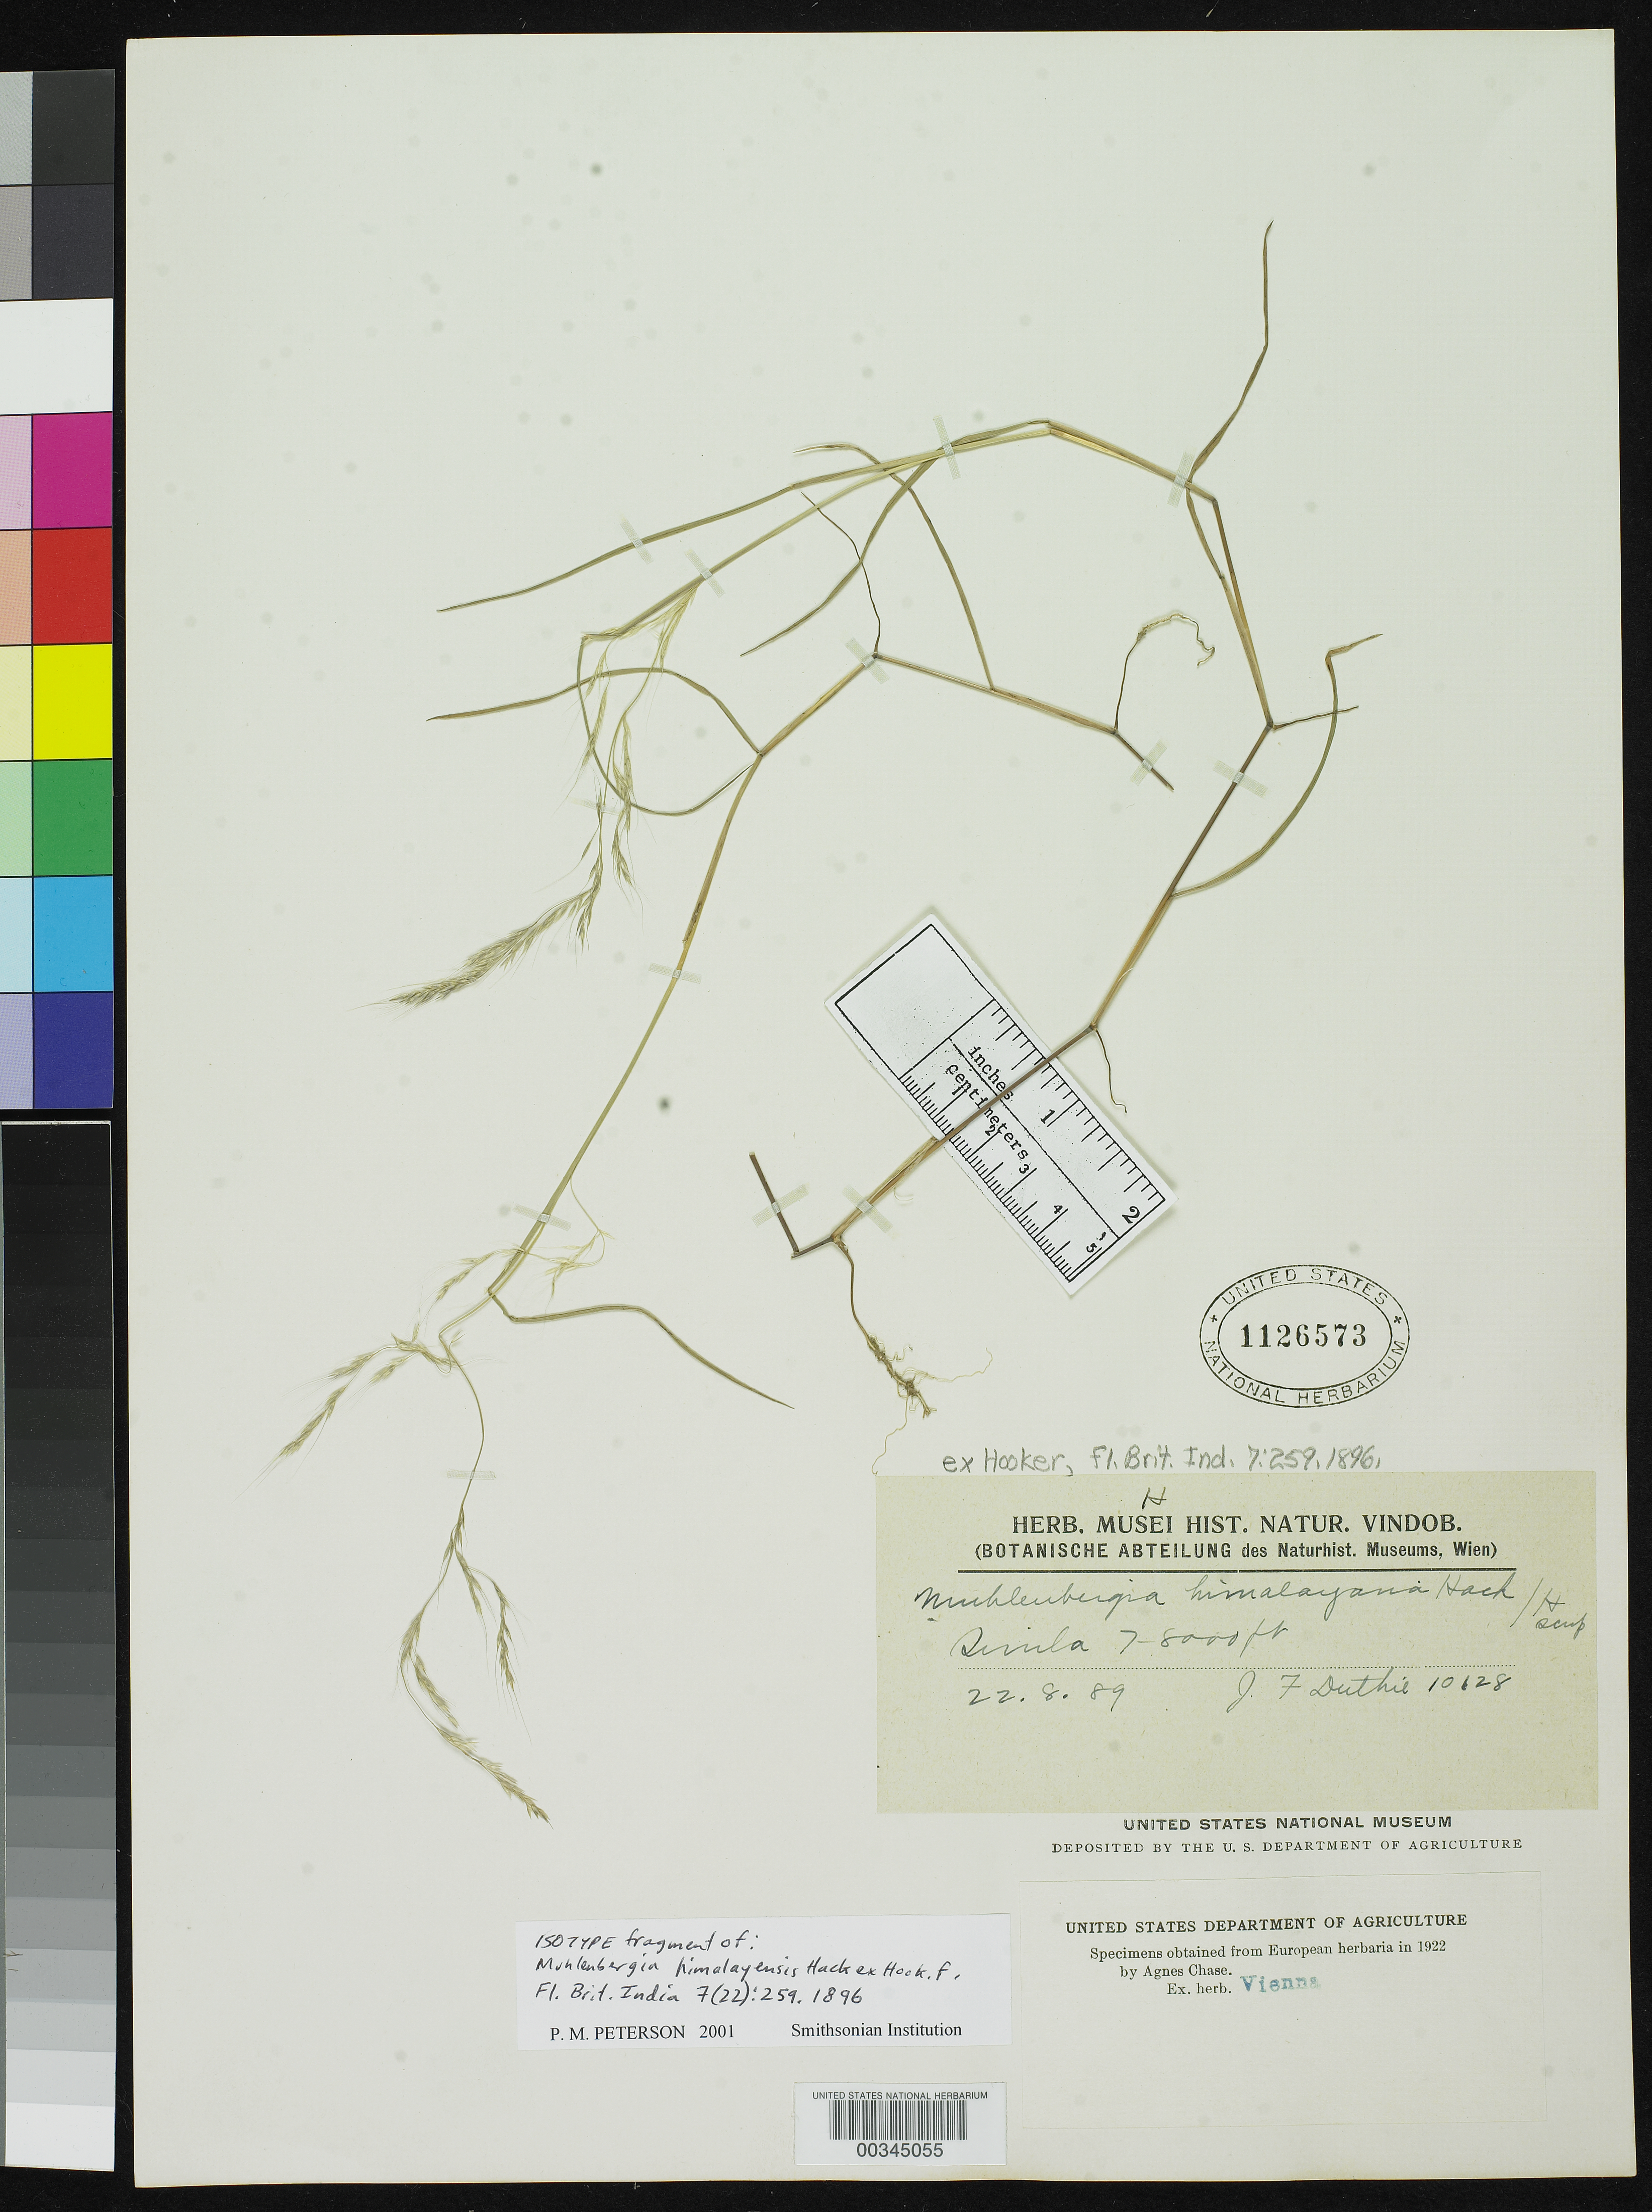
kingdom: Plantae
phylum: Tracheophyta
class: Liliopsida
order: Poales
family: Poaceae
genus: Muhlenbergia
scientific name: Muhlenbergia himalayensis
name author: Hack. ex Hook. f.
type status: Isotype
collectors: J. F. Duthie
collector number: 10128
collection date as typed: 22 Aug 1889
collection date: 1889-08-22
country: India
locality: Simla.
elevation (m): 2134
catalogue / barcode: US 1126573